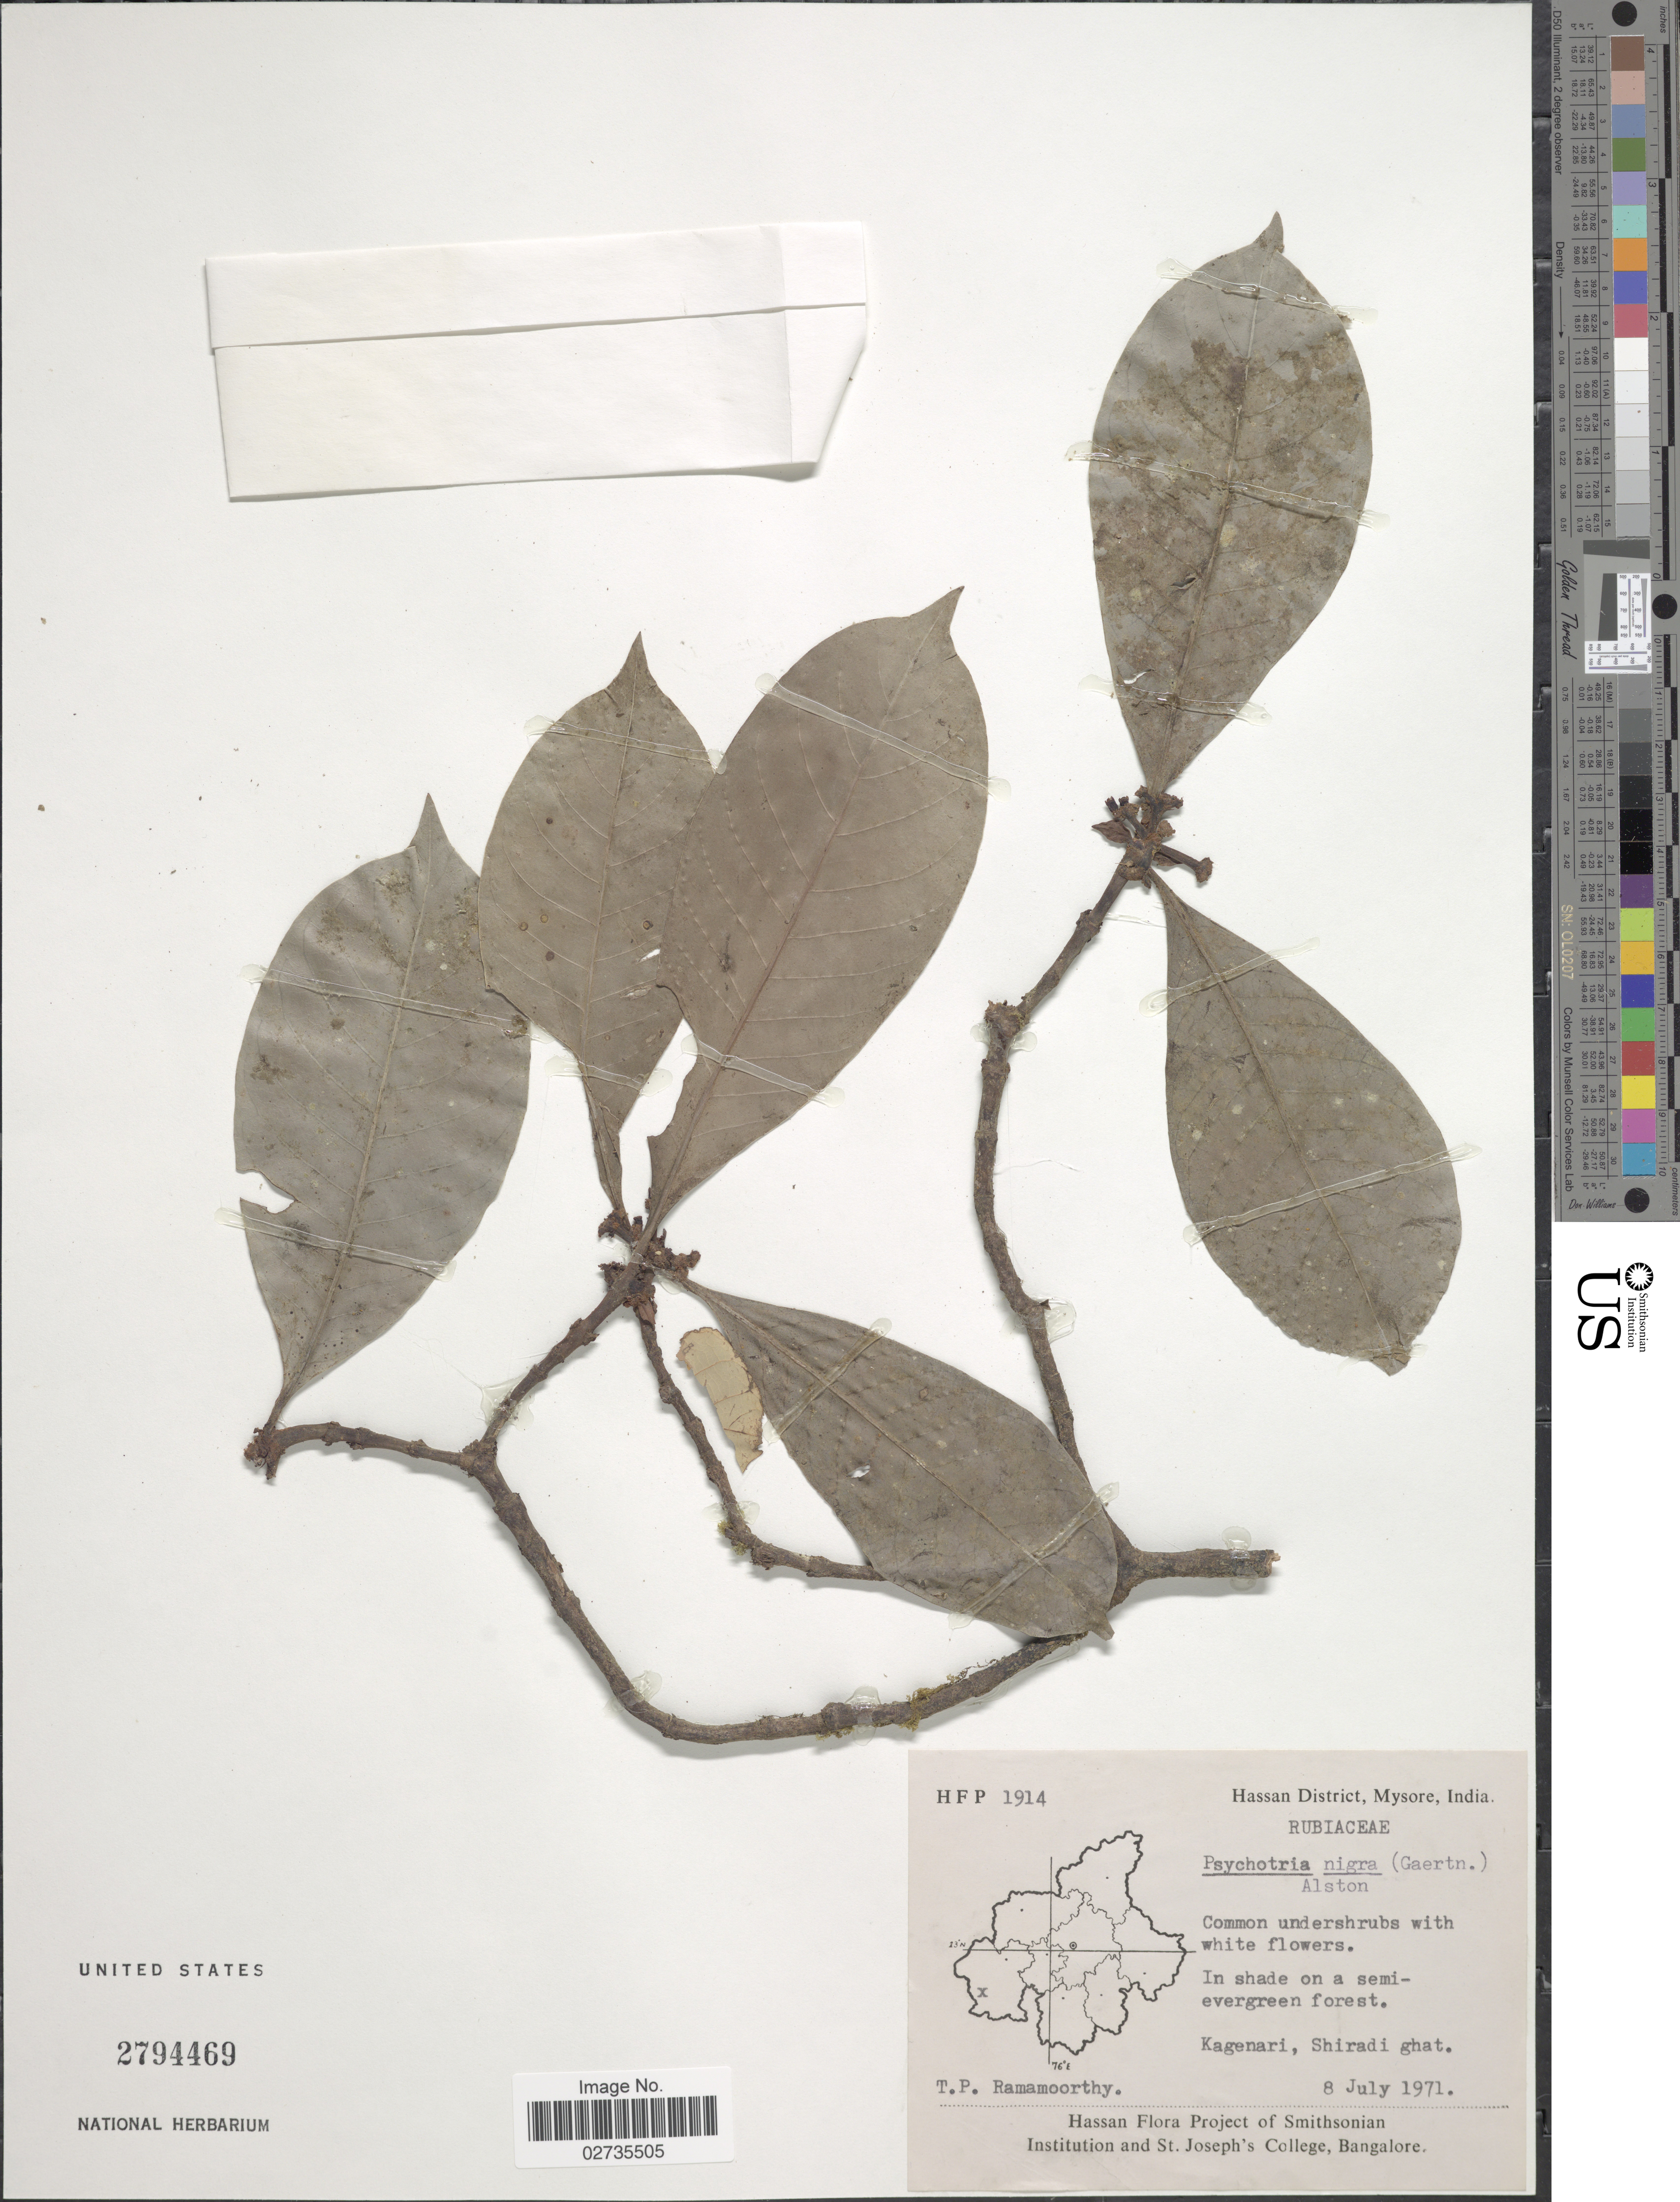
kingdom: Plantae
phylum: Tracheophyta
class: Magnoliopsida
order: Gentianales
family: Rubiaceae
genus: Psychotria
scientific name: Psychotria nigra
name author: (Gaertn.) Alston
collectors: T. P. Ramamoorthy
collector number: HFP 1914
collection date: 1971-07-08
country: India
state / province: Karnataka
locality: Hassan District, Mysore. Kagenari, Shiradi ghat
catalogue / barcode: US 2794469